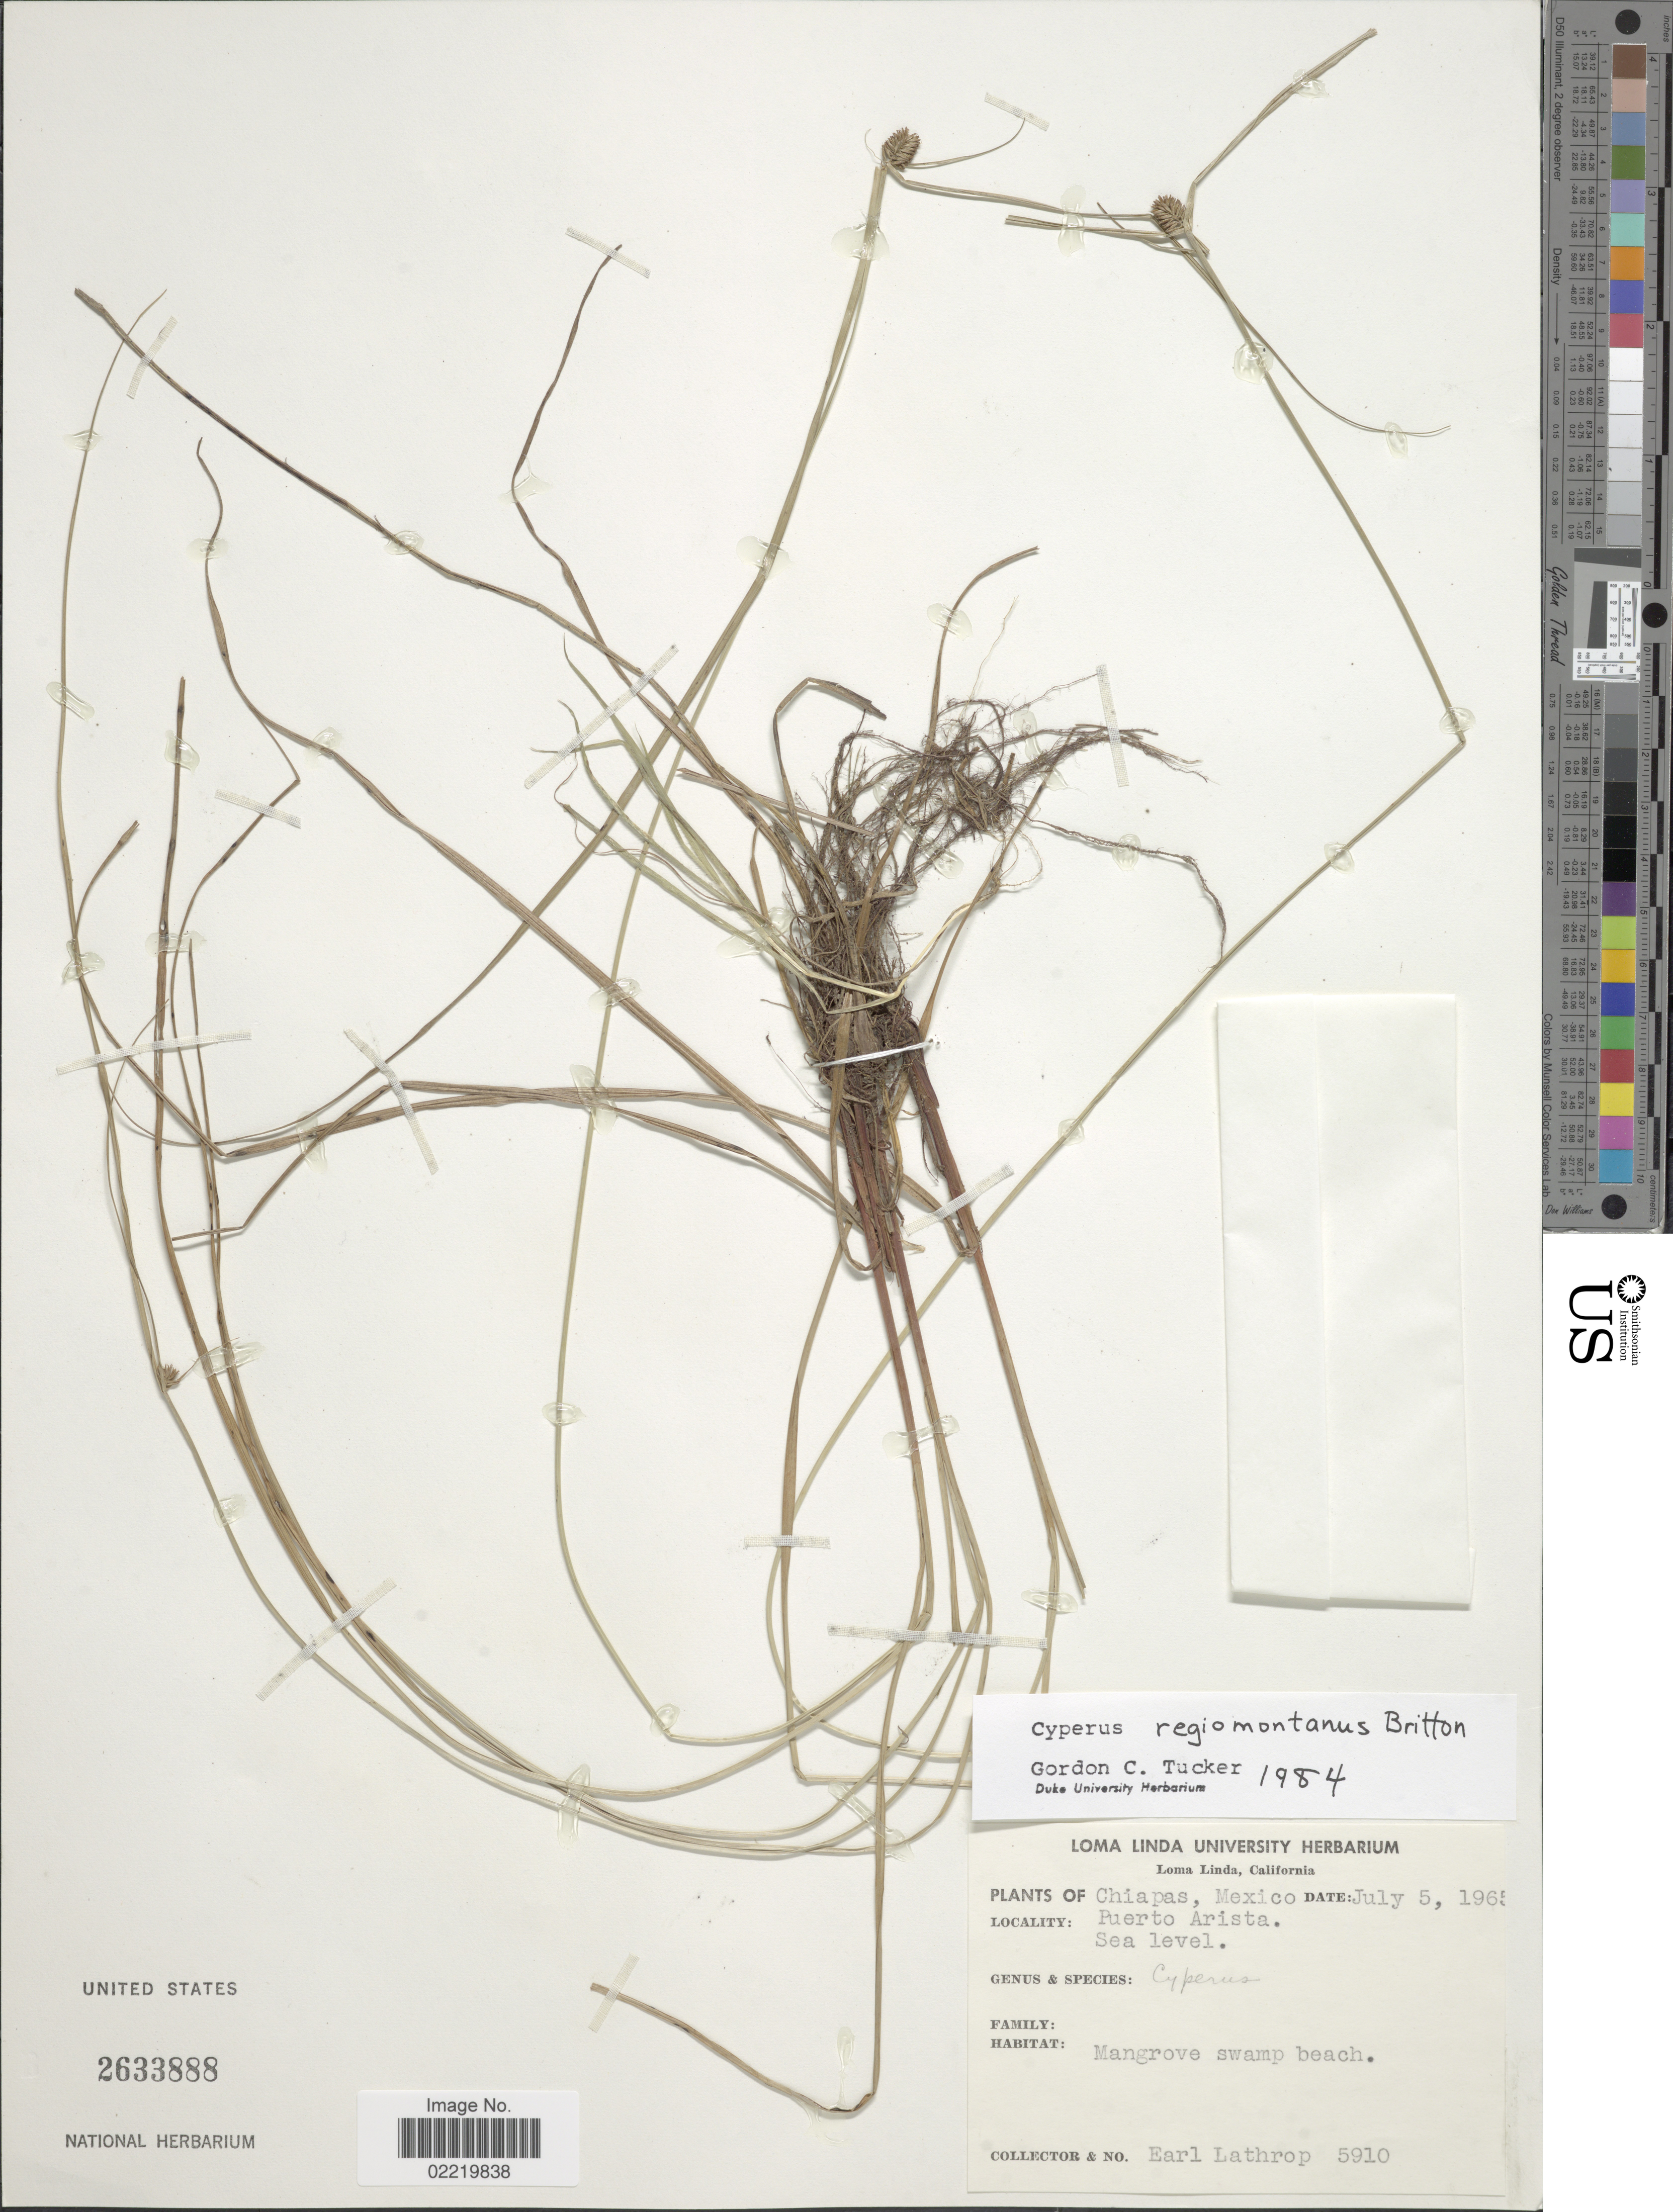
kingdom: Plantae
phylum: Tracheophyta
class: Liliopsida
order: Poales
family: Cyperaceae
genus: Cyperus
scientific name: Cyperus regiomontanus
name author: Britton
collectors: E. W. Lathrop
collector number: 5910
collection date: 1965-07-05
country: Mexico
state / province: Chiapas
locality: Puerto Arista, Mangrove swamp beach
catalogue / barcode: US 2633888